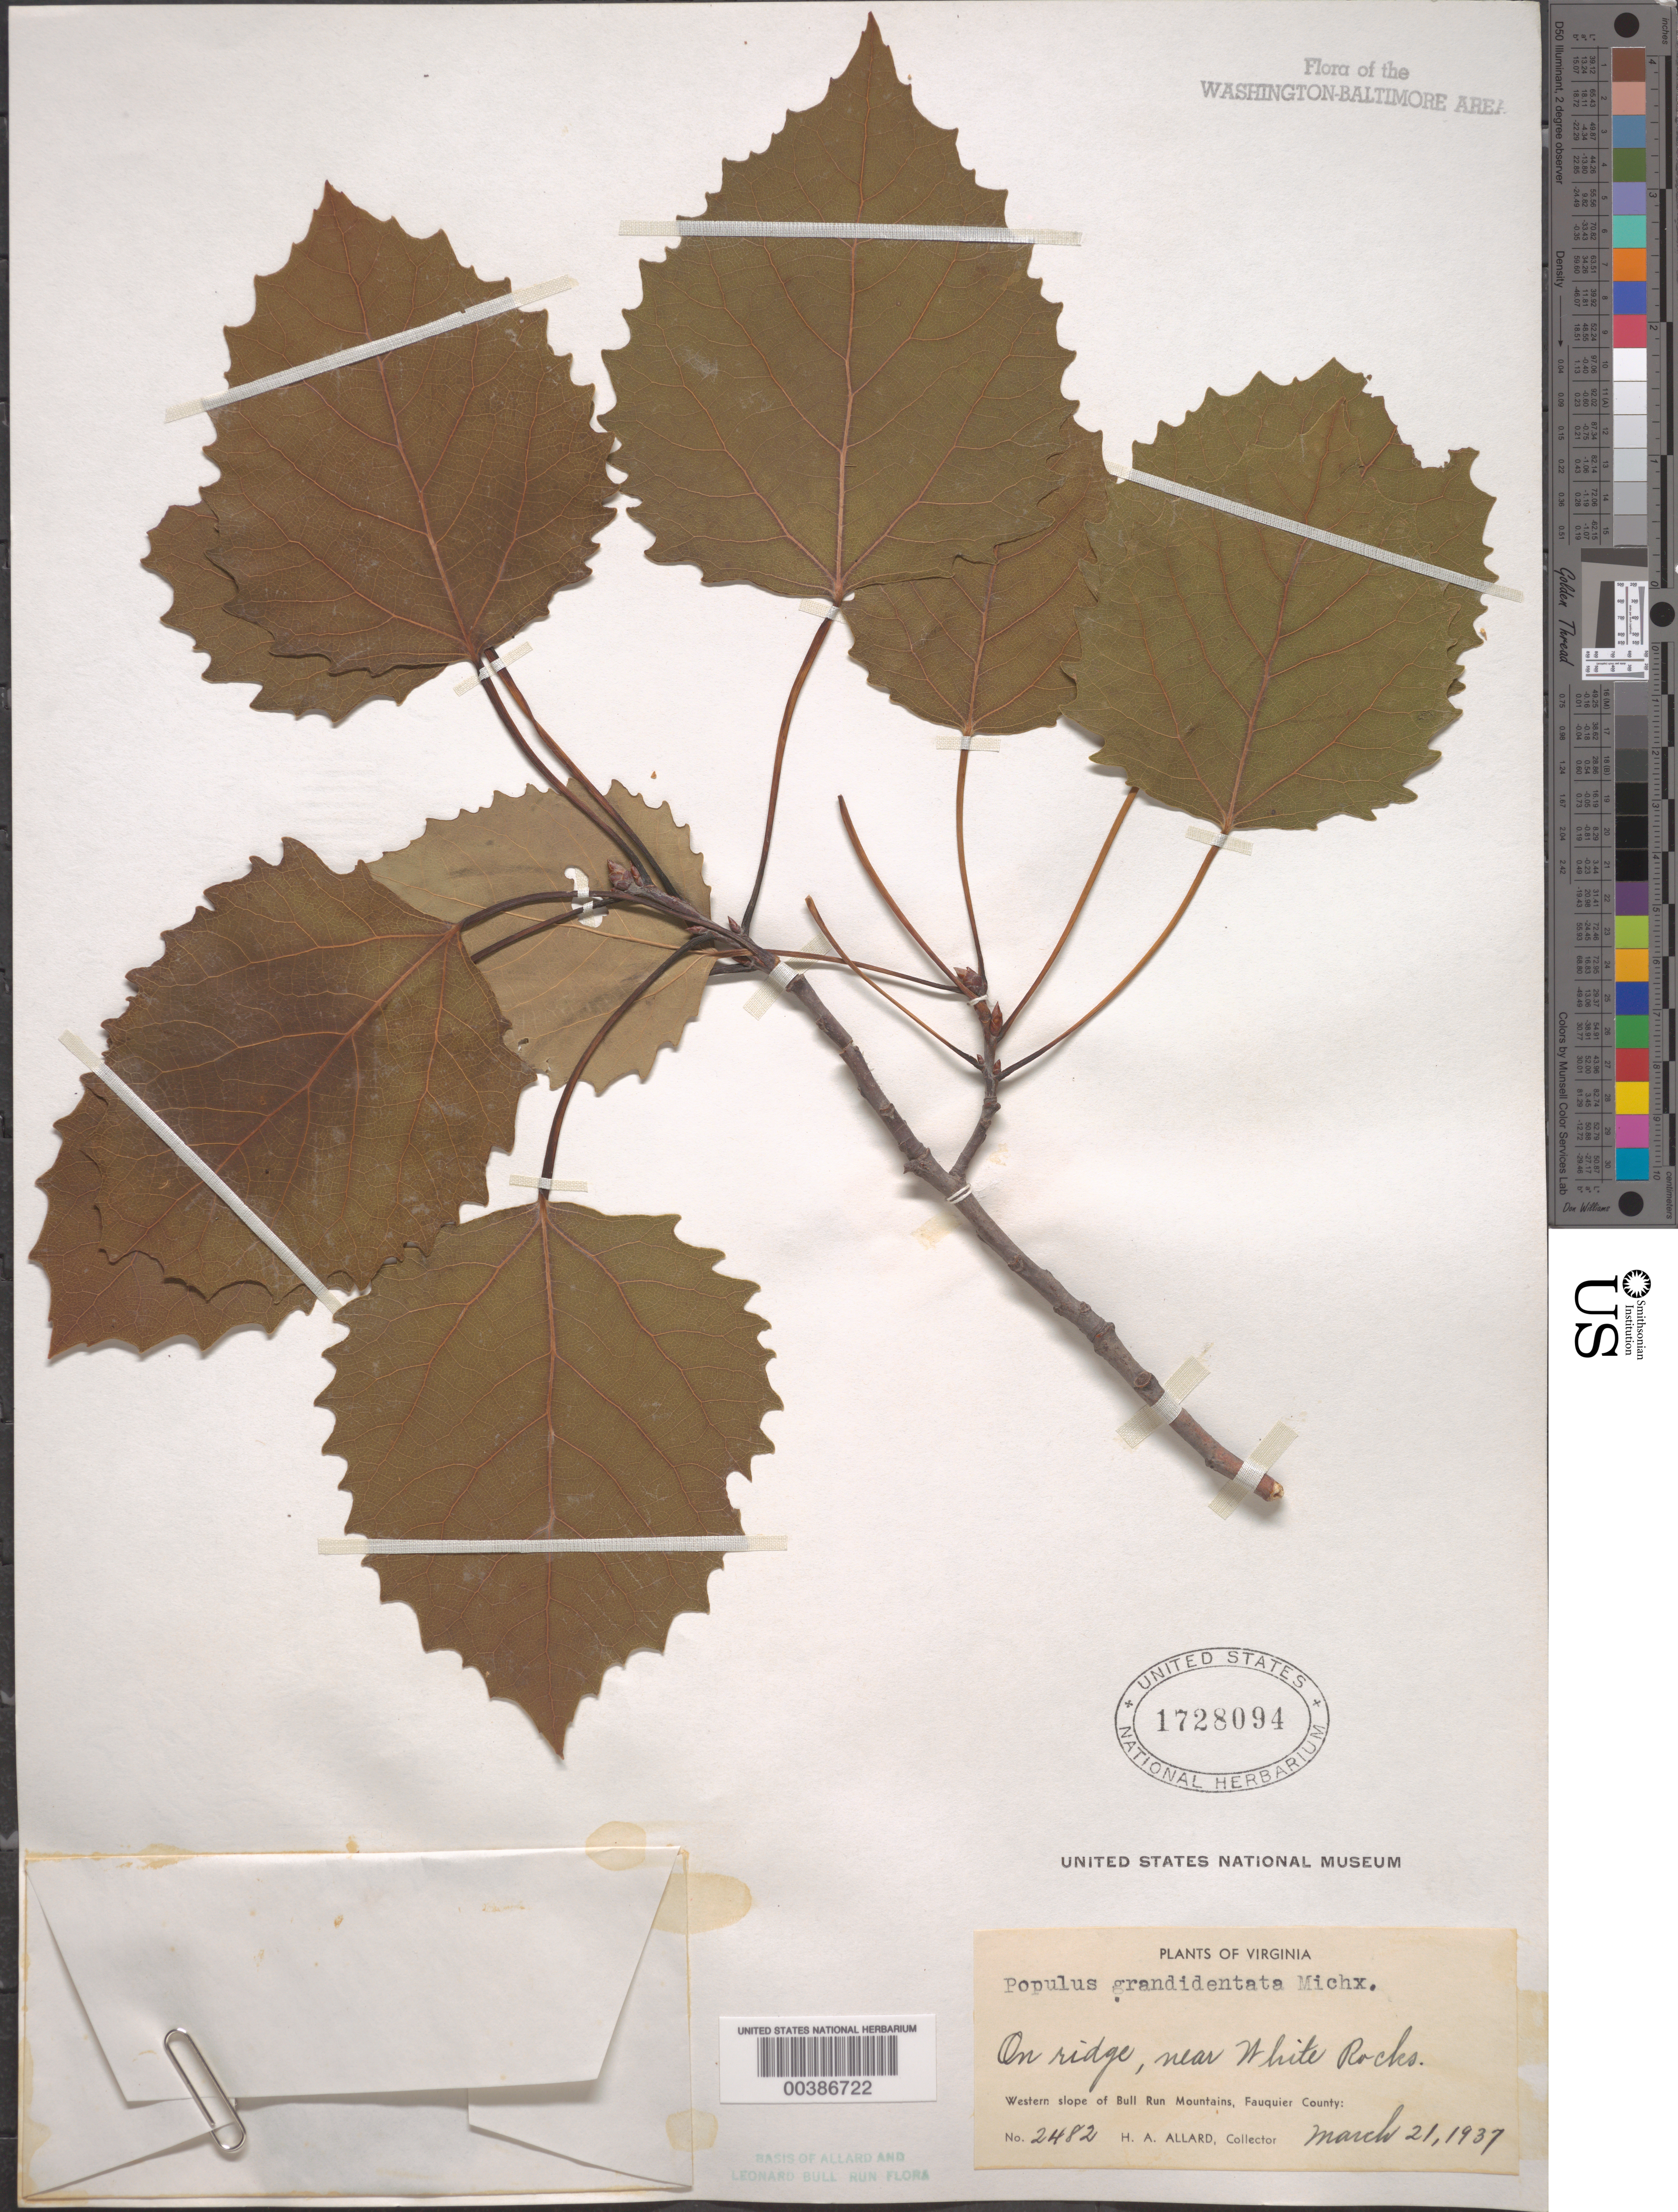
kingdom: Plantae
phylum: Tracheophyta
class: Magnoliopsida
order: Malpighiales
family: Salicaceae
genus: Populus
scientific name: Populus grandidentata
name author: Michx.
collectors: H. A. Allard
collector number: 2482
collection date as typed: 21 Mar 1937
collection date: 1937-03-21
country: United States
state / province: Virginia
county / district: Fauquier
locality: White Rocks vicinity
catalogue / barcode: US 1728094